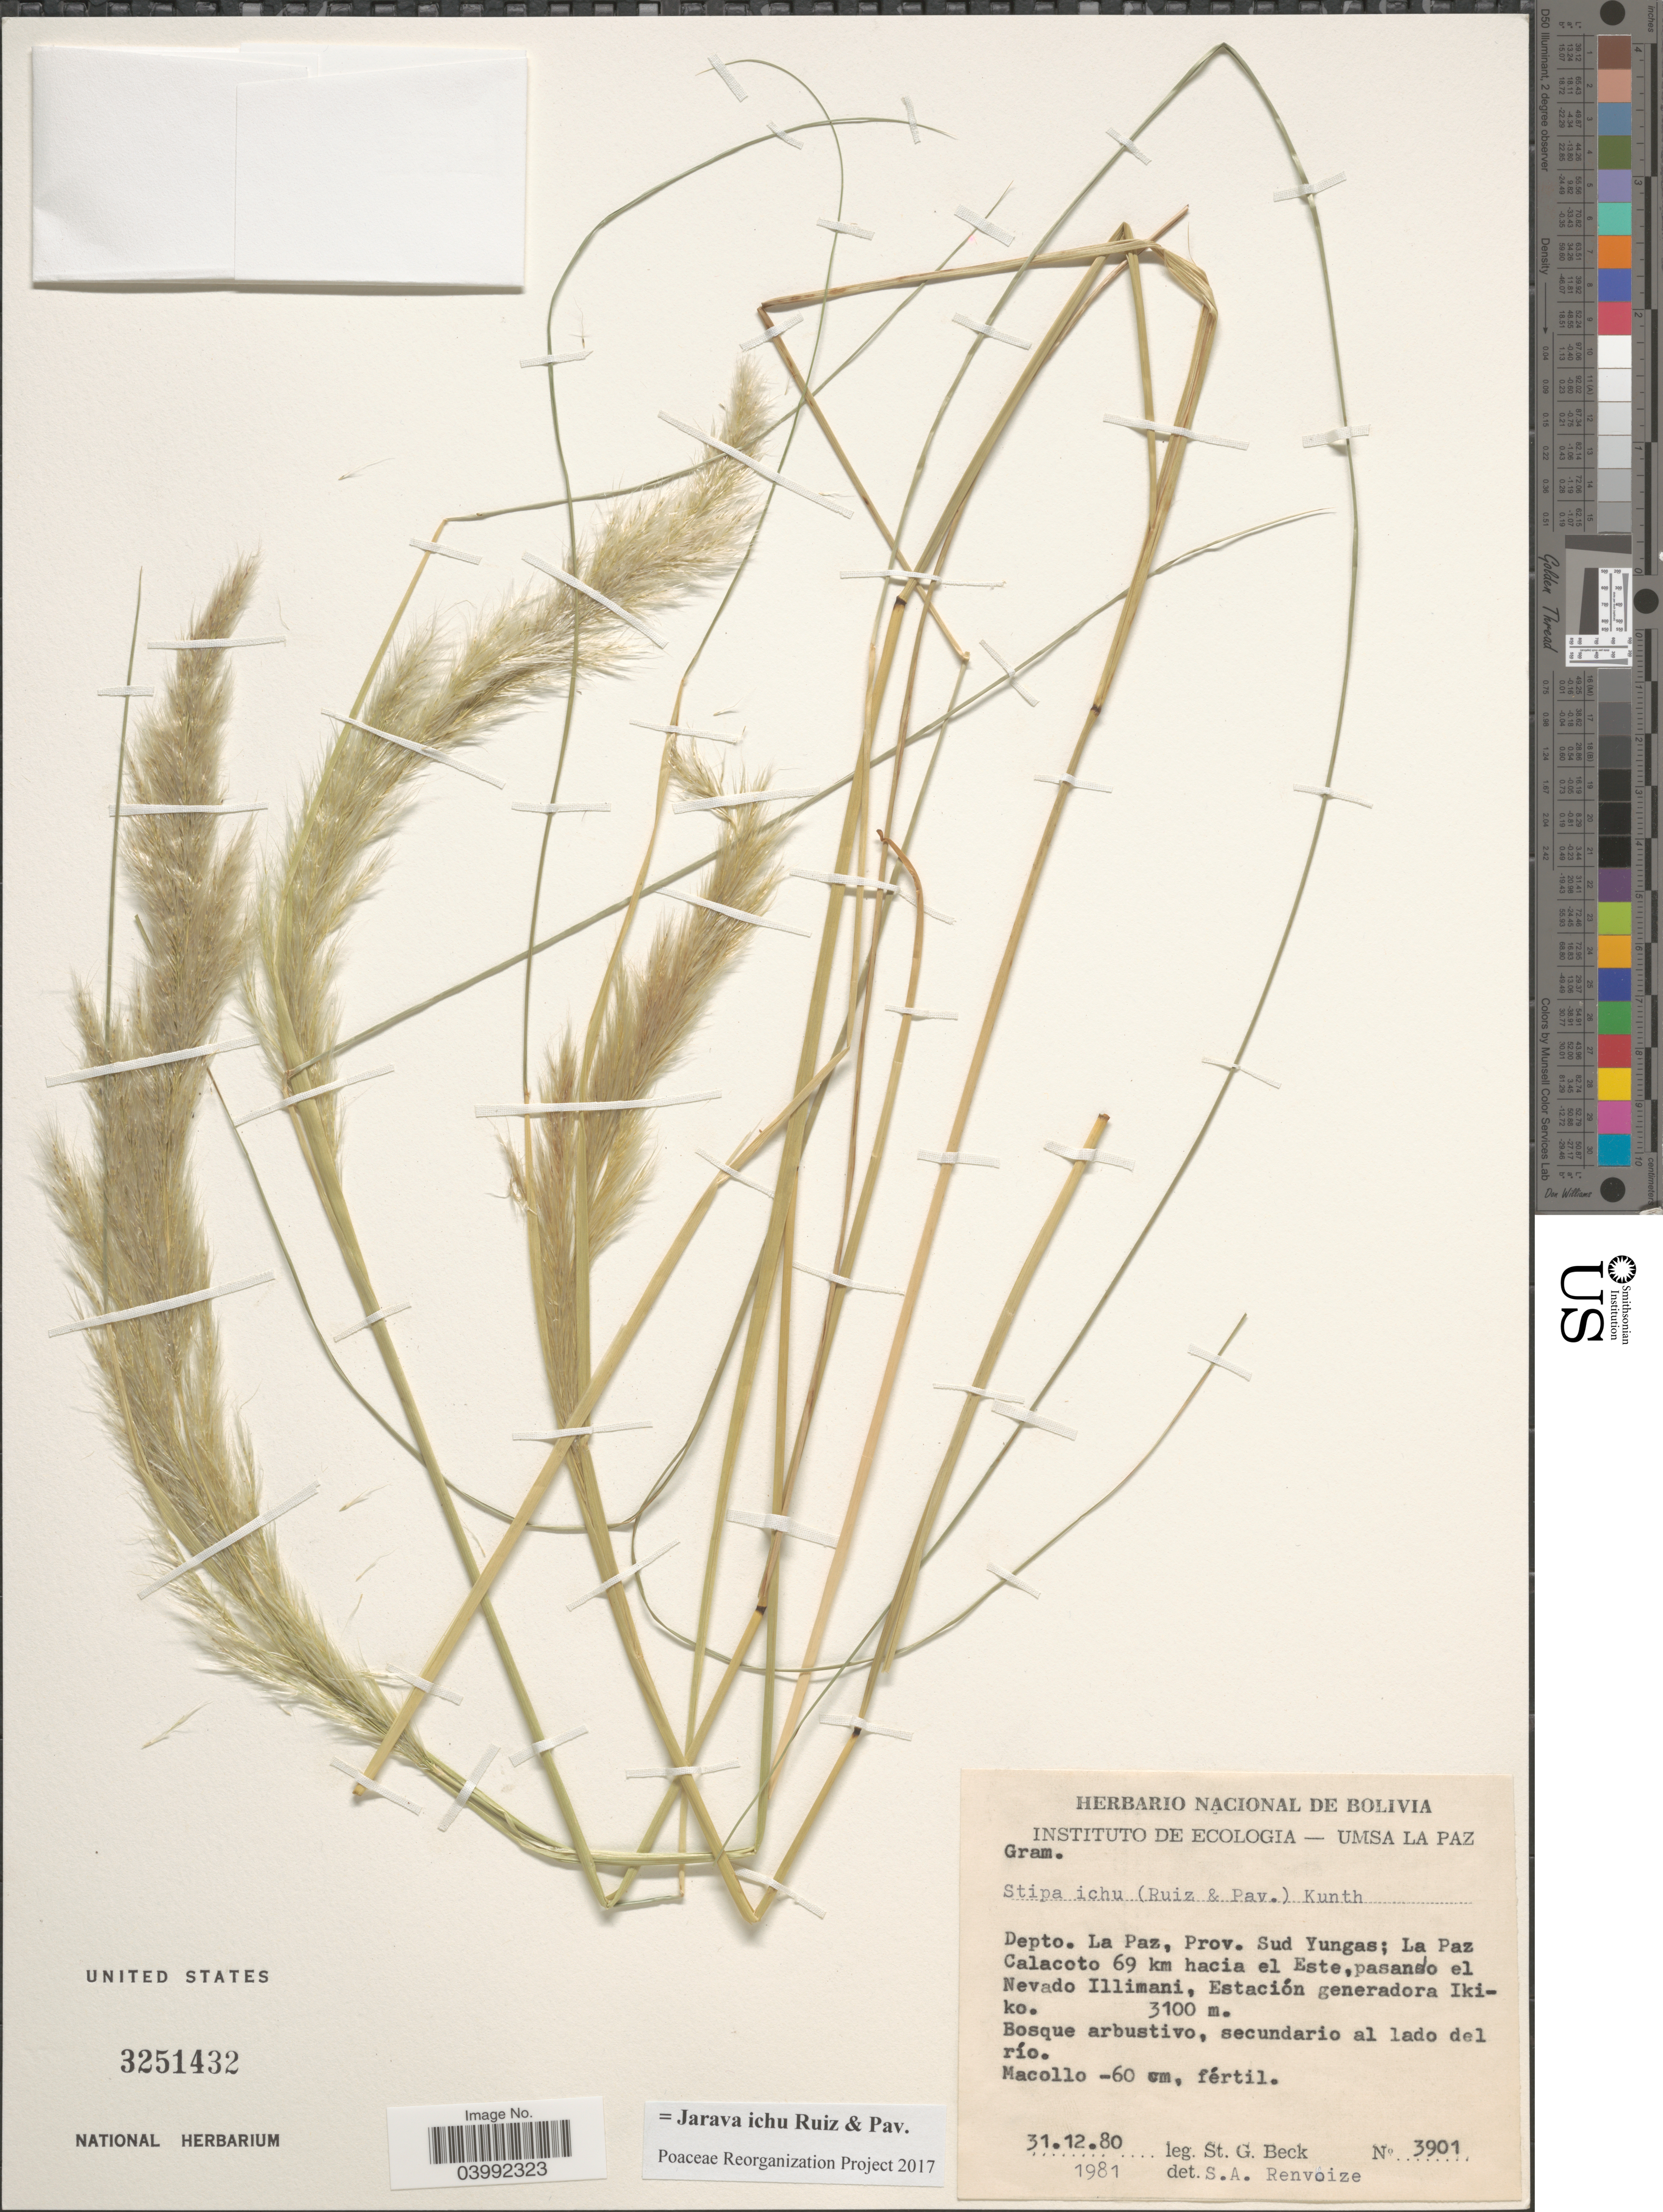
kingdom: Plantae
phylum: Tracheophyta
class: Liliopsida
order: Poales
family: Poaceae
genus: Jarava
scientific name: Jarava ichu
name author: Ruiz & Pav.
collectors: S. G. Beck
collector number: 3901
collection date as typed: Transcribed d/m/y: 31/12/80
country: Bolivia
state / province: La Paz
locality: Depto. La Paz, Prov. Sud Yungas; La Paz Calacoto 69 km hacia el Este, pasando el Nevado Illimani, Estación generadora Ikiko.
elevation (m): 3100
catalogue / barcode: US 3251432